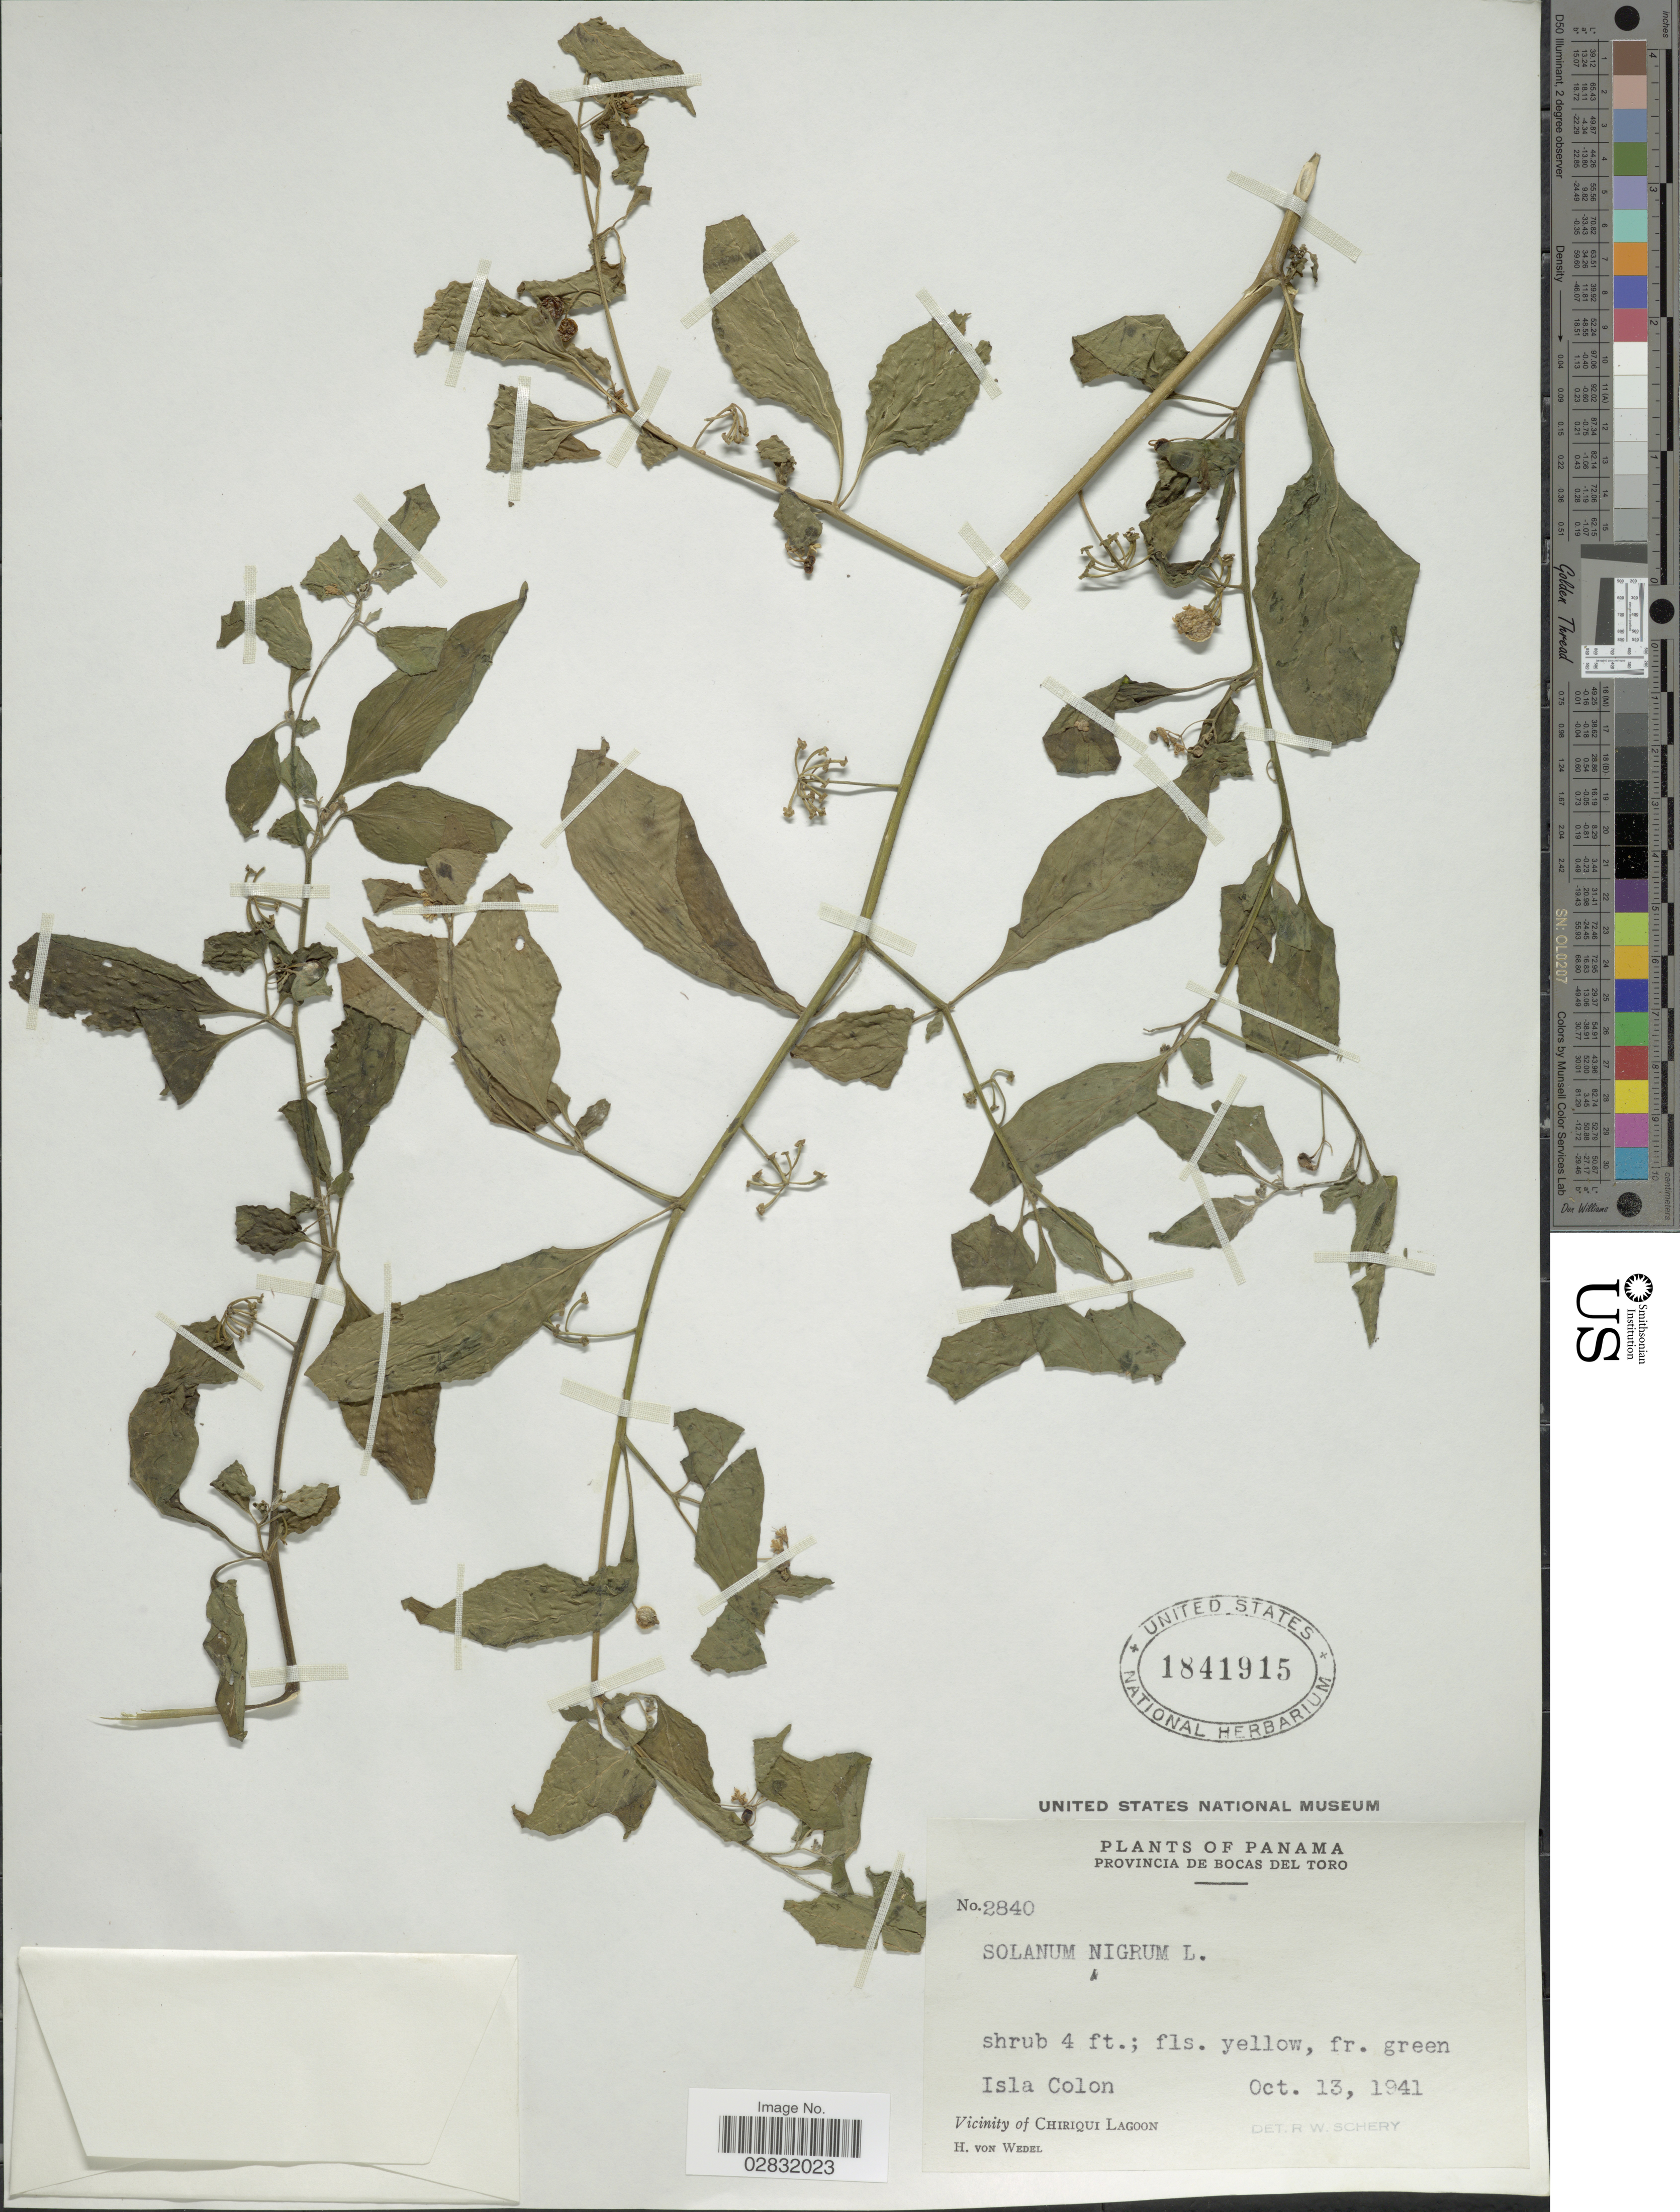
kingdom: Plantae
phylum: Tracheophyta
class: Magnoliopsida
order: Solanales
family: Solanaceae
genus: Solanum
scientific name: Solanum nigrum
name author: L.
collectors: H. von Wedel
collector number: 2840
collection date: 1941-10-13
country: Panama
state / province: Bocas del Toro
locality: Provincia de Bocas del Toro. Isla Colon, Vicinity of Chiriqui Lagoon.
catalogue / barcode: US 1841915